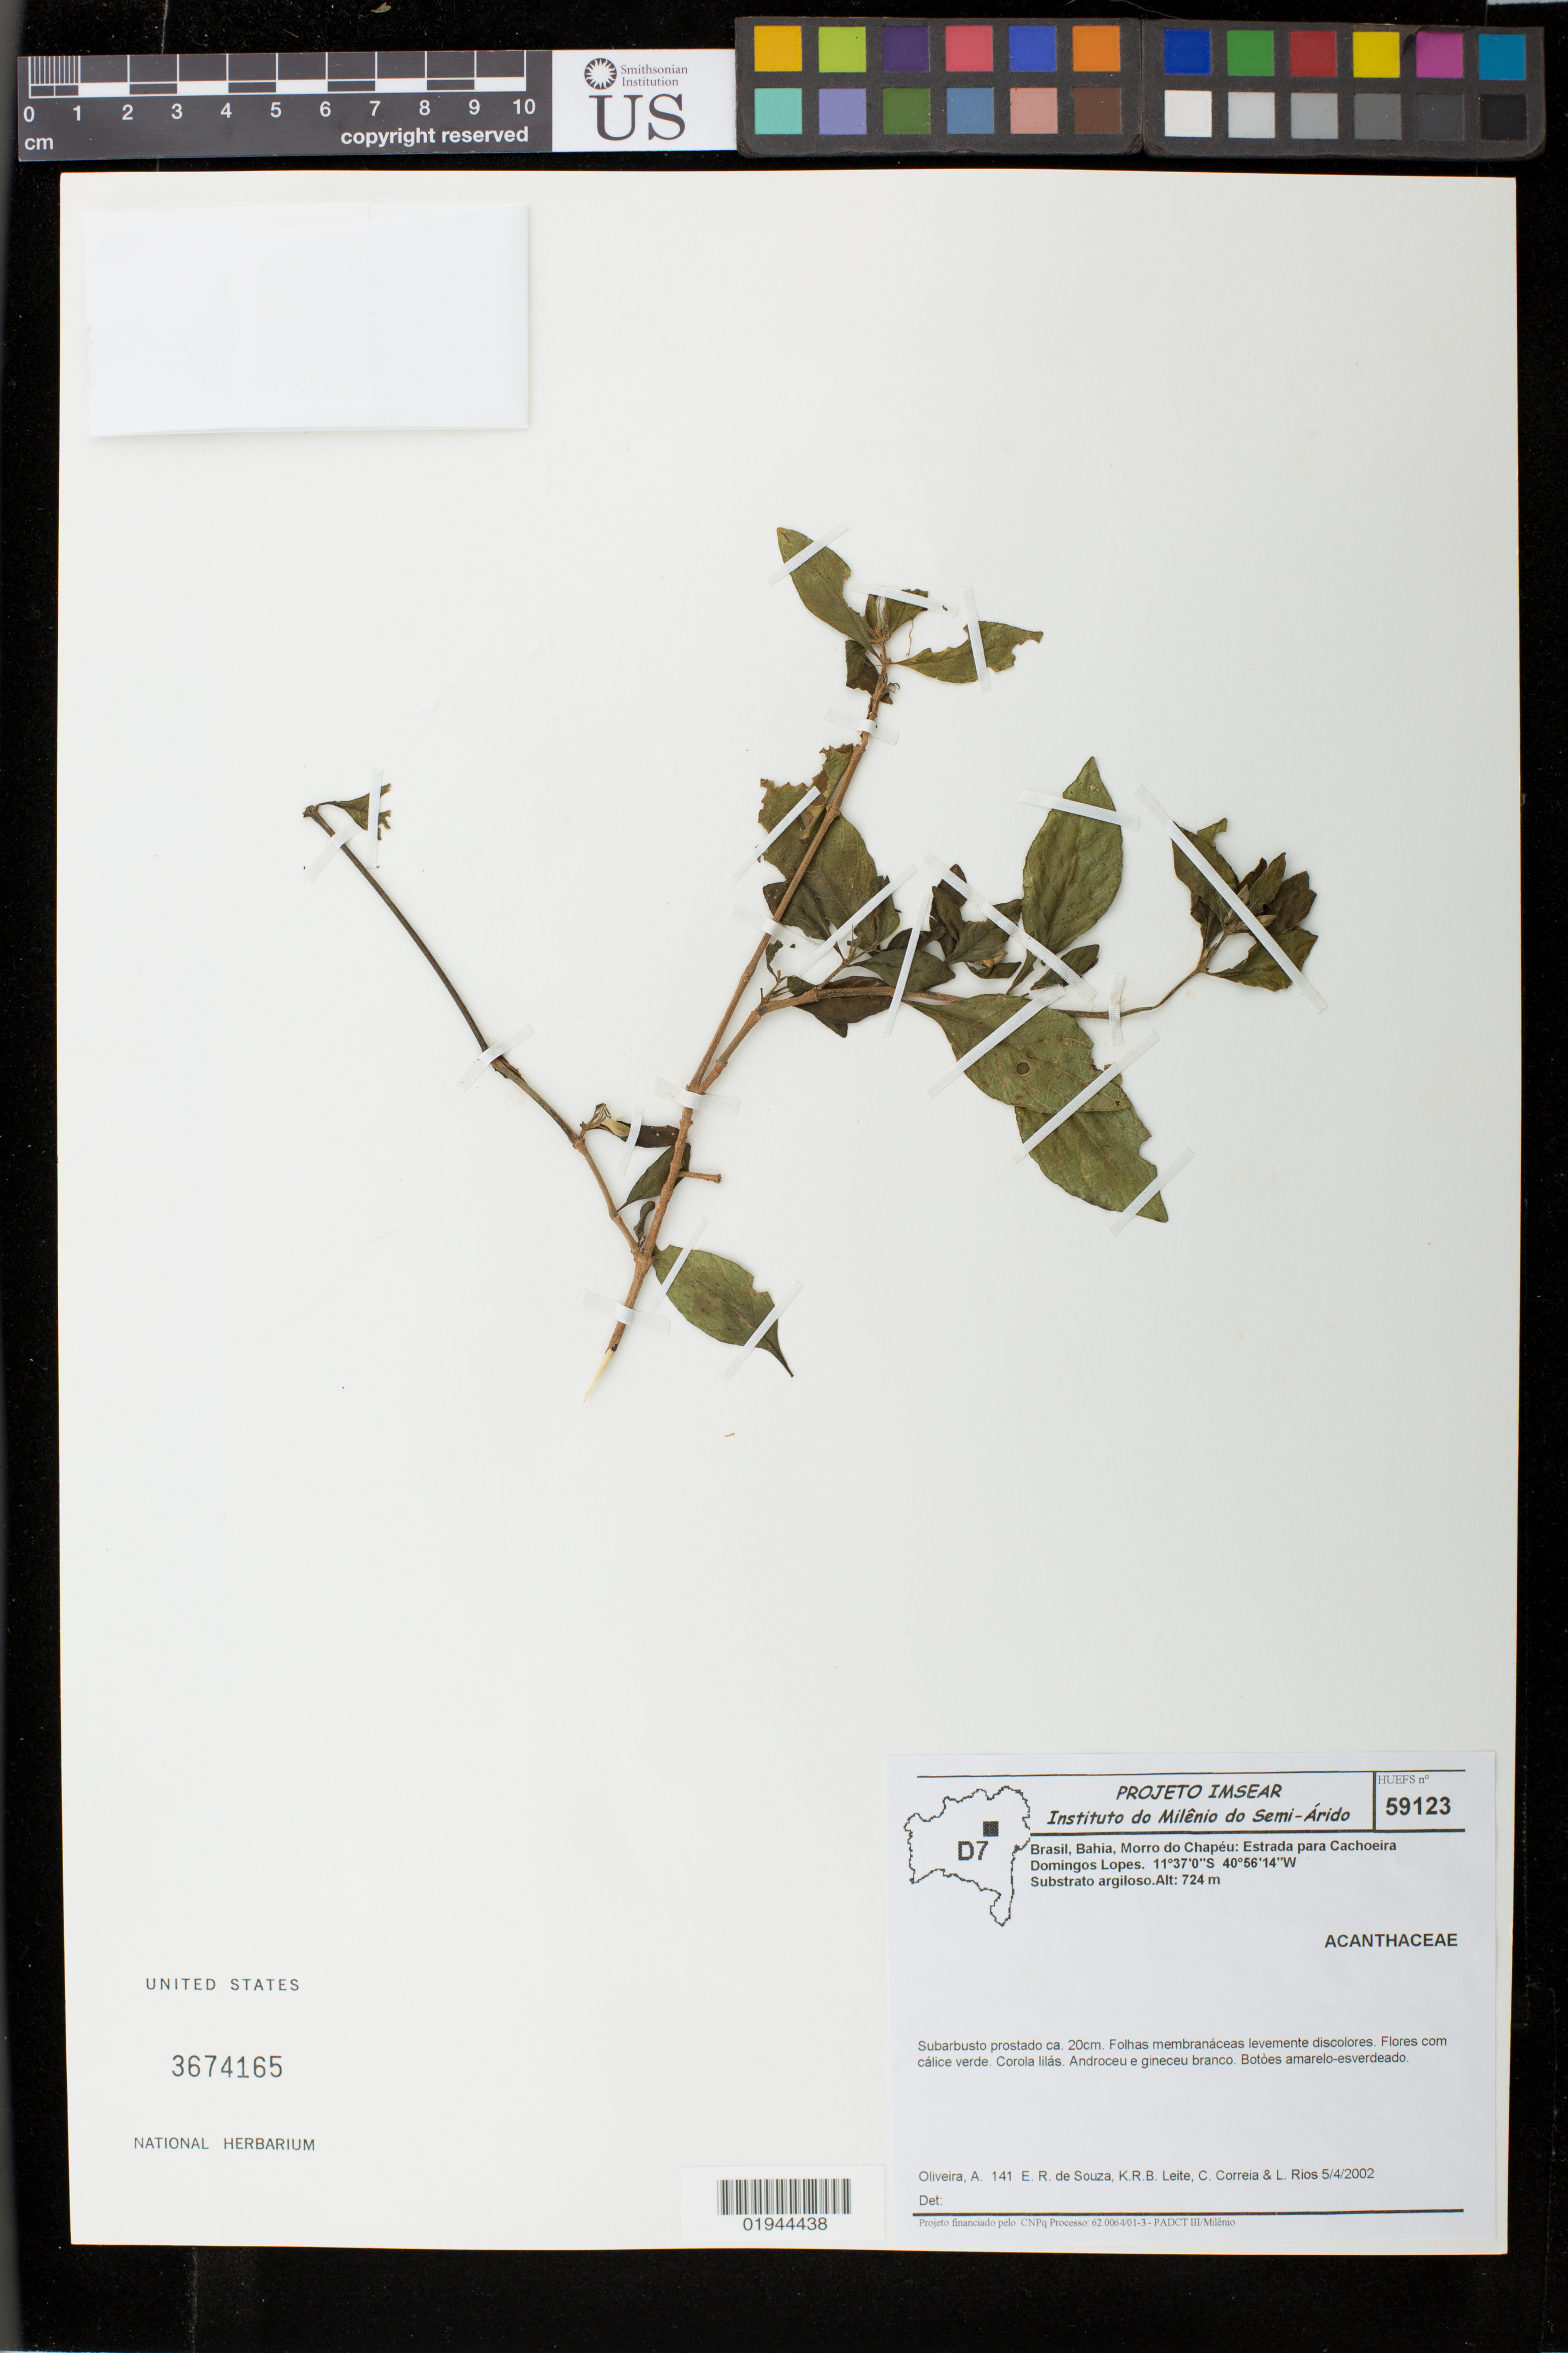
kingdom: Plantae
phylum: Tracheophyta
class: Magnoliopsida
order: Lamiales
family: Acanthaceae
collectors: A. Oliveira, É. R. Souza, K. Leite, C. Correia & L. Rios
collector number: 141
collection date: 2002-04-05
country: Brazil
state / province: Bahia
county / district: Morro do Chapéu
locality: Estrada para Cachoeira Domingos Lopes.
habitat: Substrato argiloso.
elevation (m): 724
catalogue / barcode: US 3674165